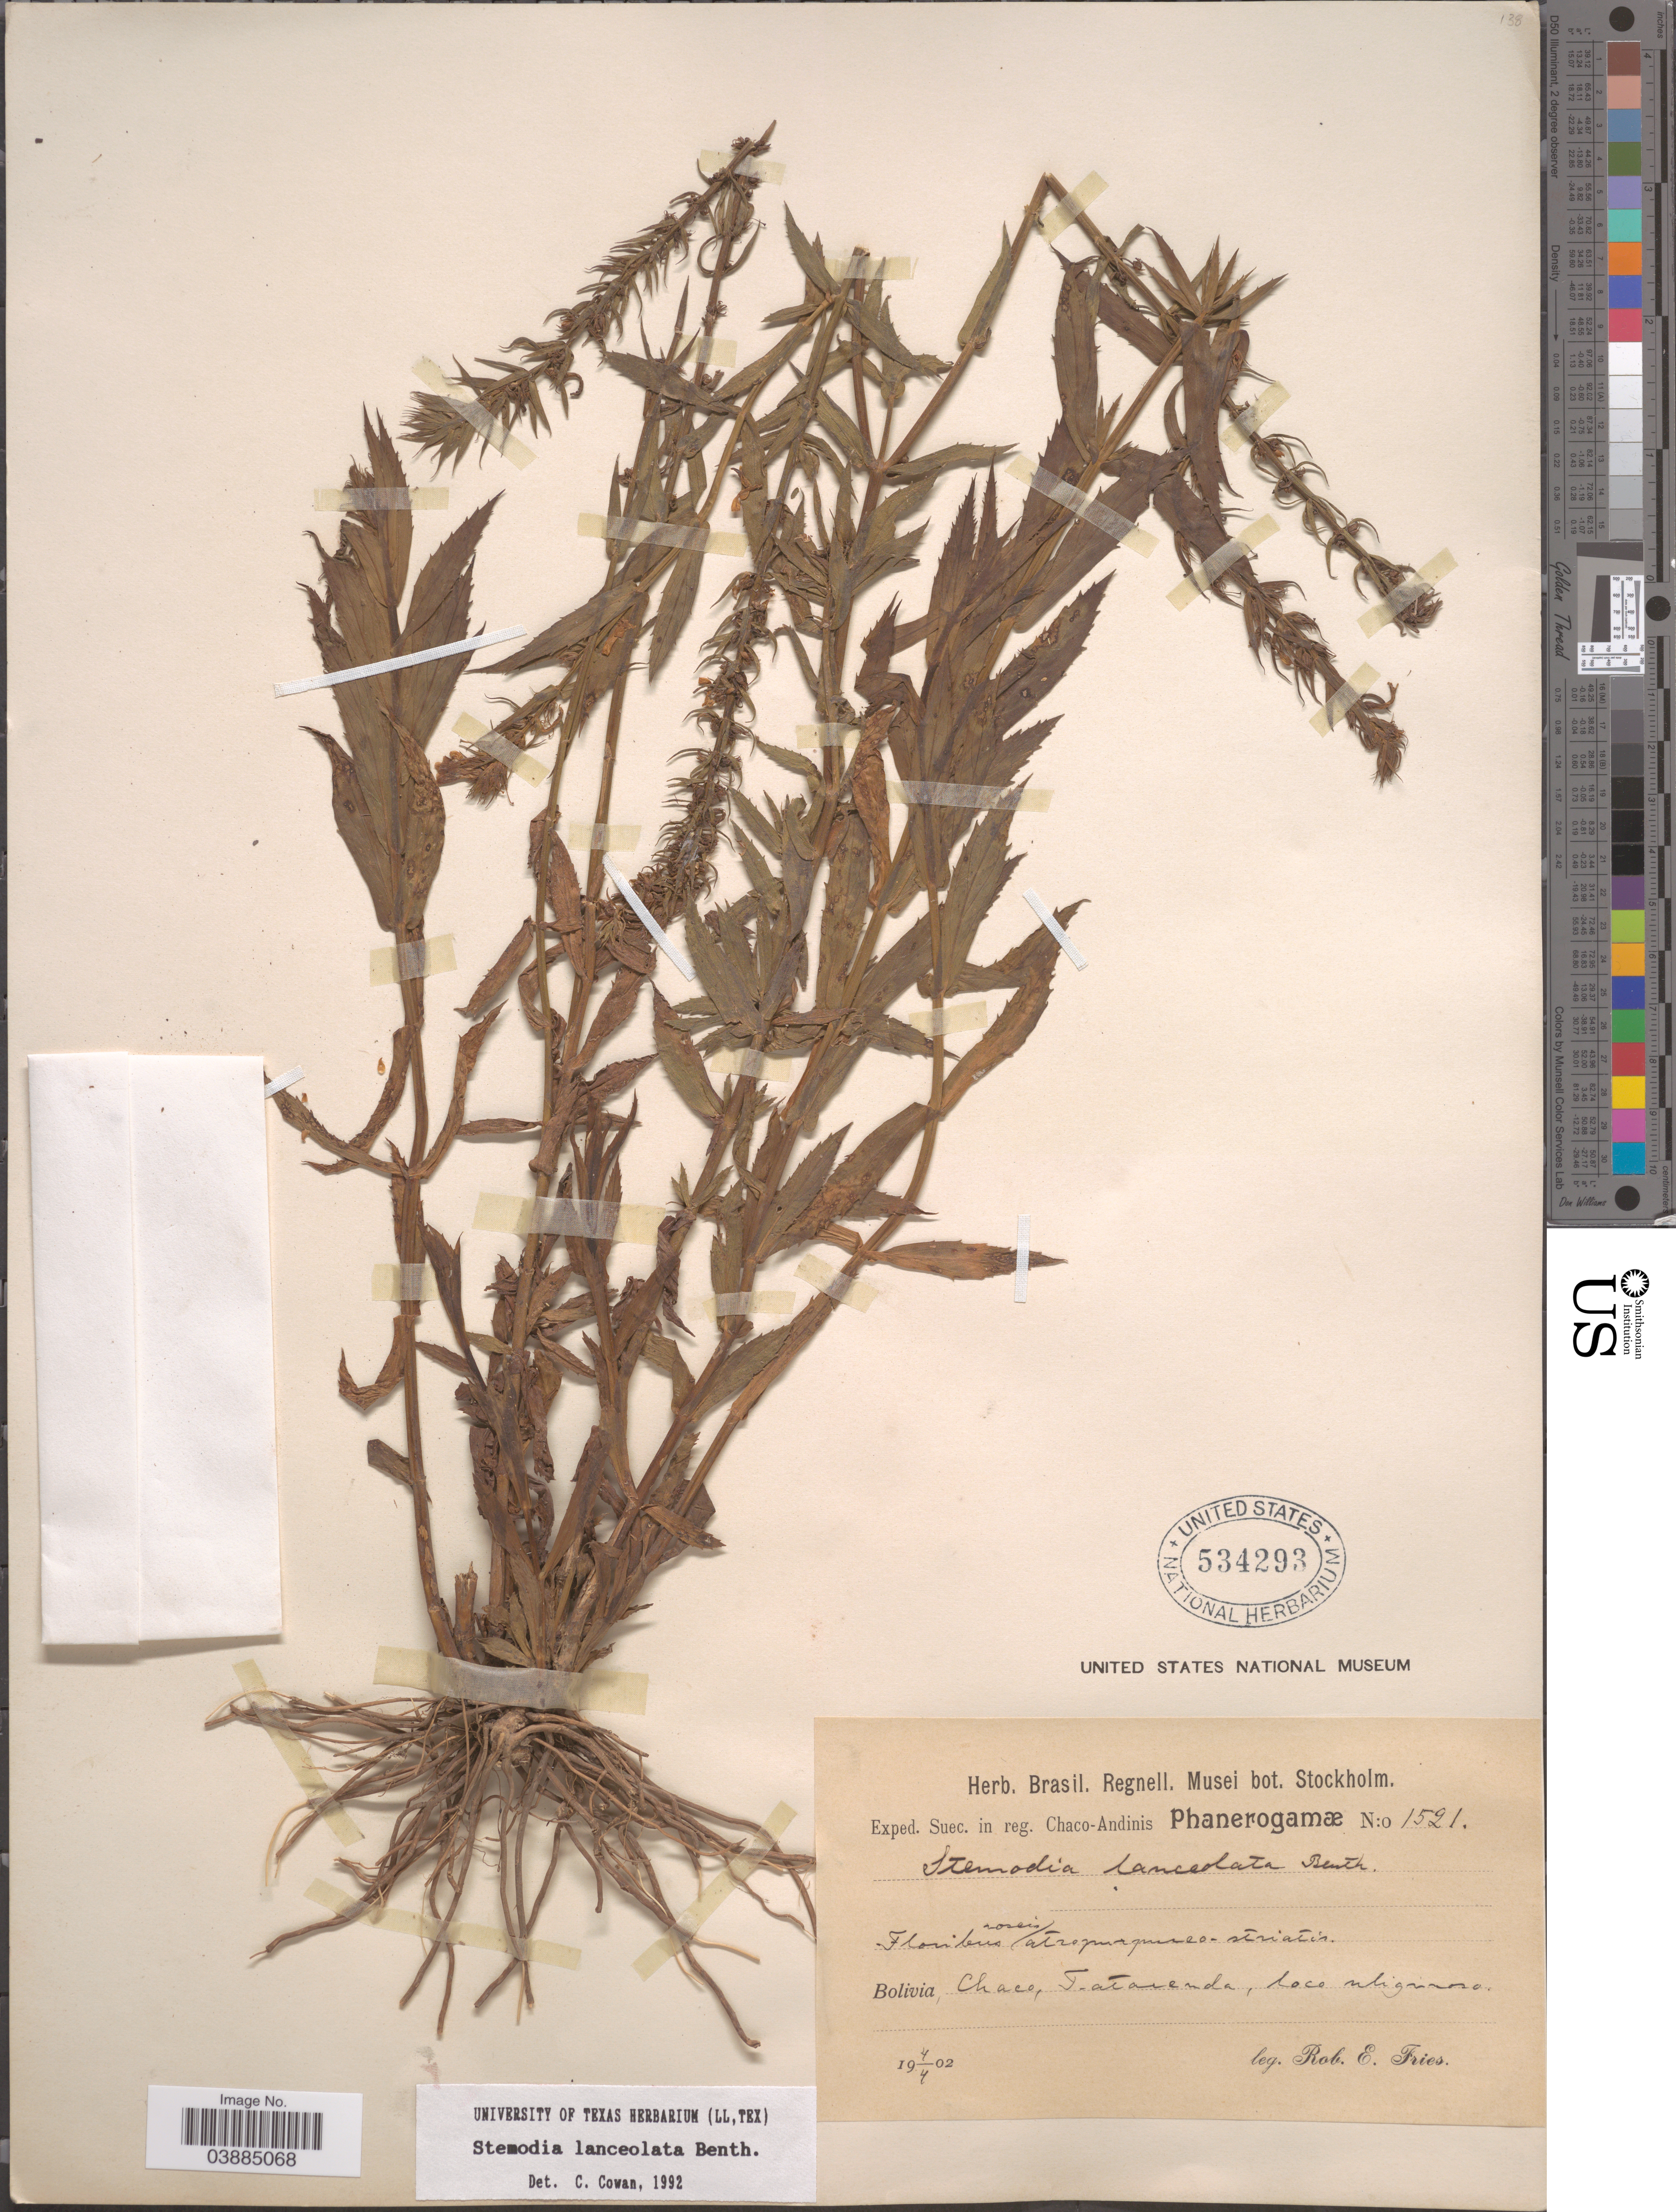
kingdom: Plantae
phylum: Tracheophyta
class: Magnoliopsida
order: Lamiales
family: Plantaginaceae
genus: Stemodia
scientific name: Stemodia lanceolata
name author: Benth.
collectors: R. E. Fries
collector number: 1521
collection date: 1902-04-04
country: Bolivia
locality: Chaco, Tatarenda.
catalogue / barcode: US 534293